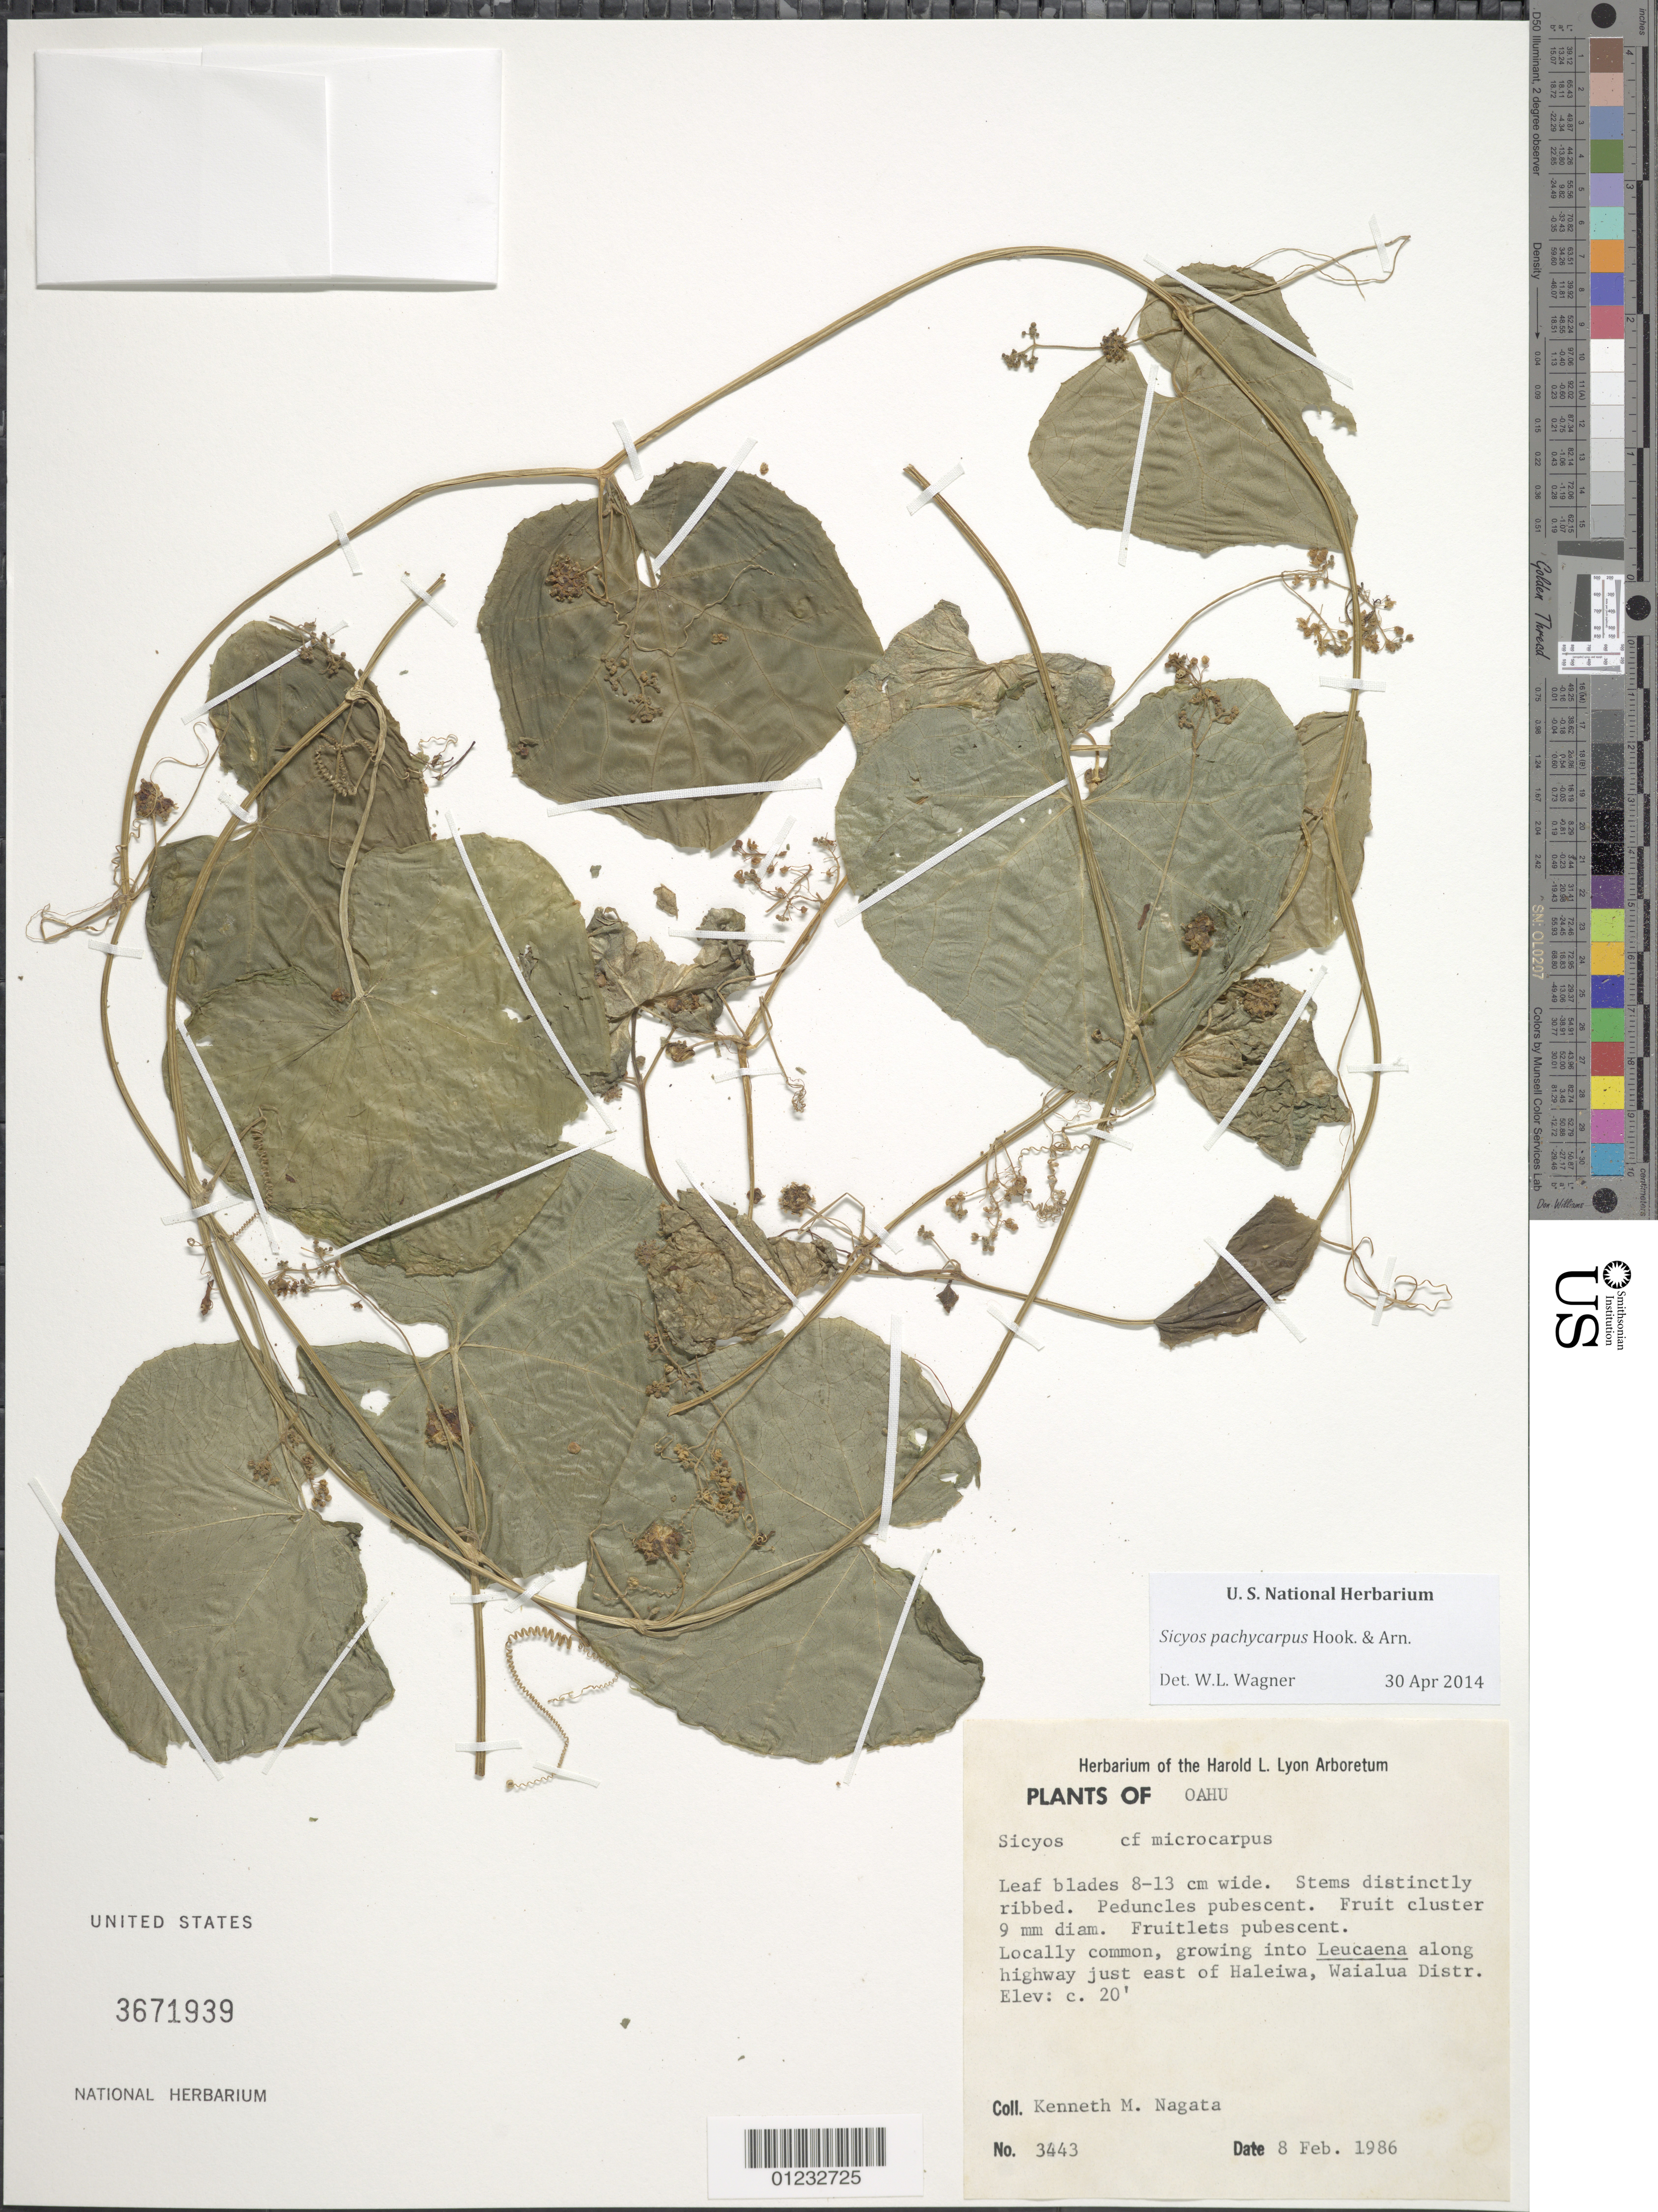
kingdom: Plantae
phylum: Tracheophyta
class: Magnoliopsida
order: Cucurbitales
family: Cucurbitaceae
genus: Sicyos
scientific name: Sicyos pachycarpus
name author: Hook. & Arn.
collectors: K. Nagata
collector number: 3443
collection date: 1986-02-08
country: United States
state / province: Hawaii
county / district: Honolulu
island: Oahu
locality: Waialua District, along highway just east of Haleiwa.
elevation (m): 6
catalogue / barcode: US 3671939